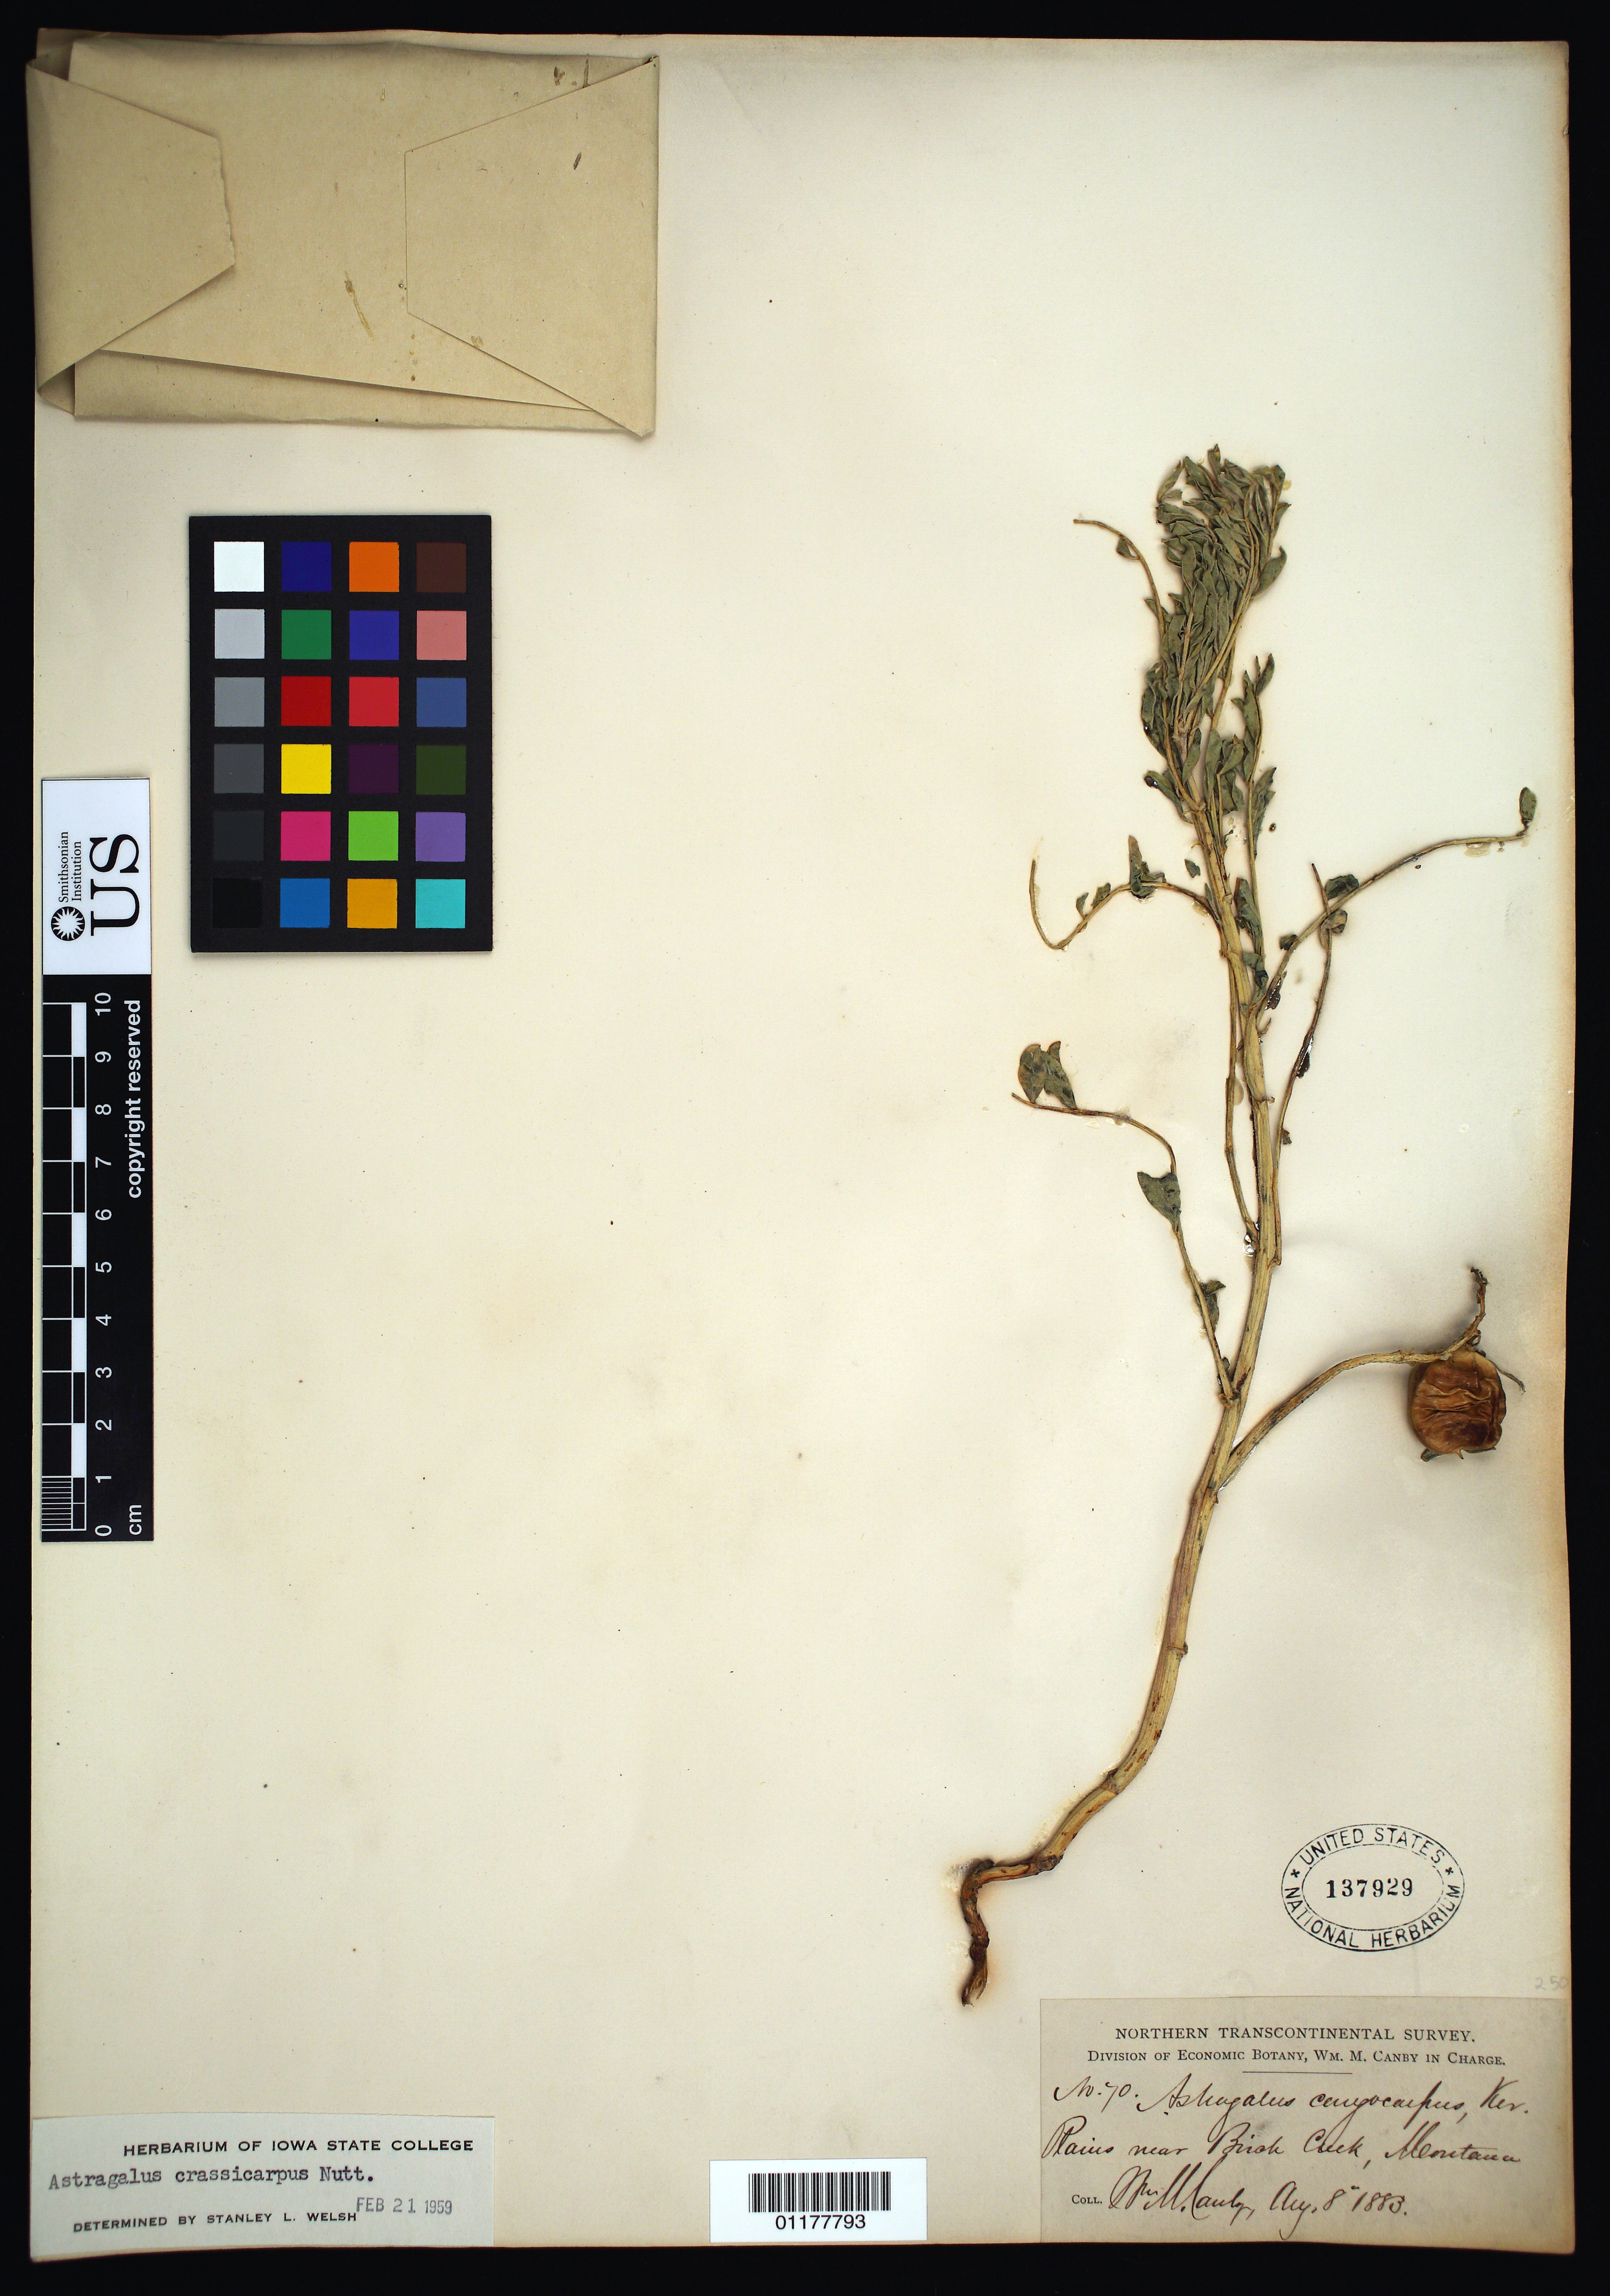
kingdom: Plantae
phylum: Tracheophyta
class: Magnoliopsida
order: Fabales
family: Fabaceae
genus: Astragalus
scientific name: Astragalus crassicarpus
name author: Nutt.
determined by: Welsh, Stanley L., (BRY), Brigham Young University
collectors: W. M. Canby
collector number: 70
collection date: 1883-08-08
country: United States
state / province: Montana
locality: Plains near Brisk Creek.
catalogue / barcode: US 137929